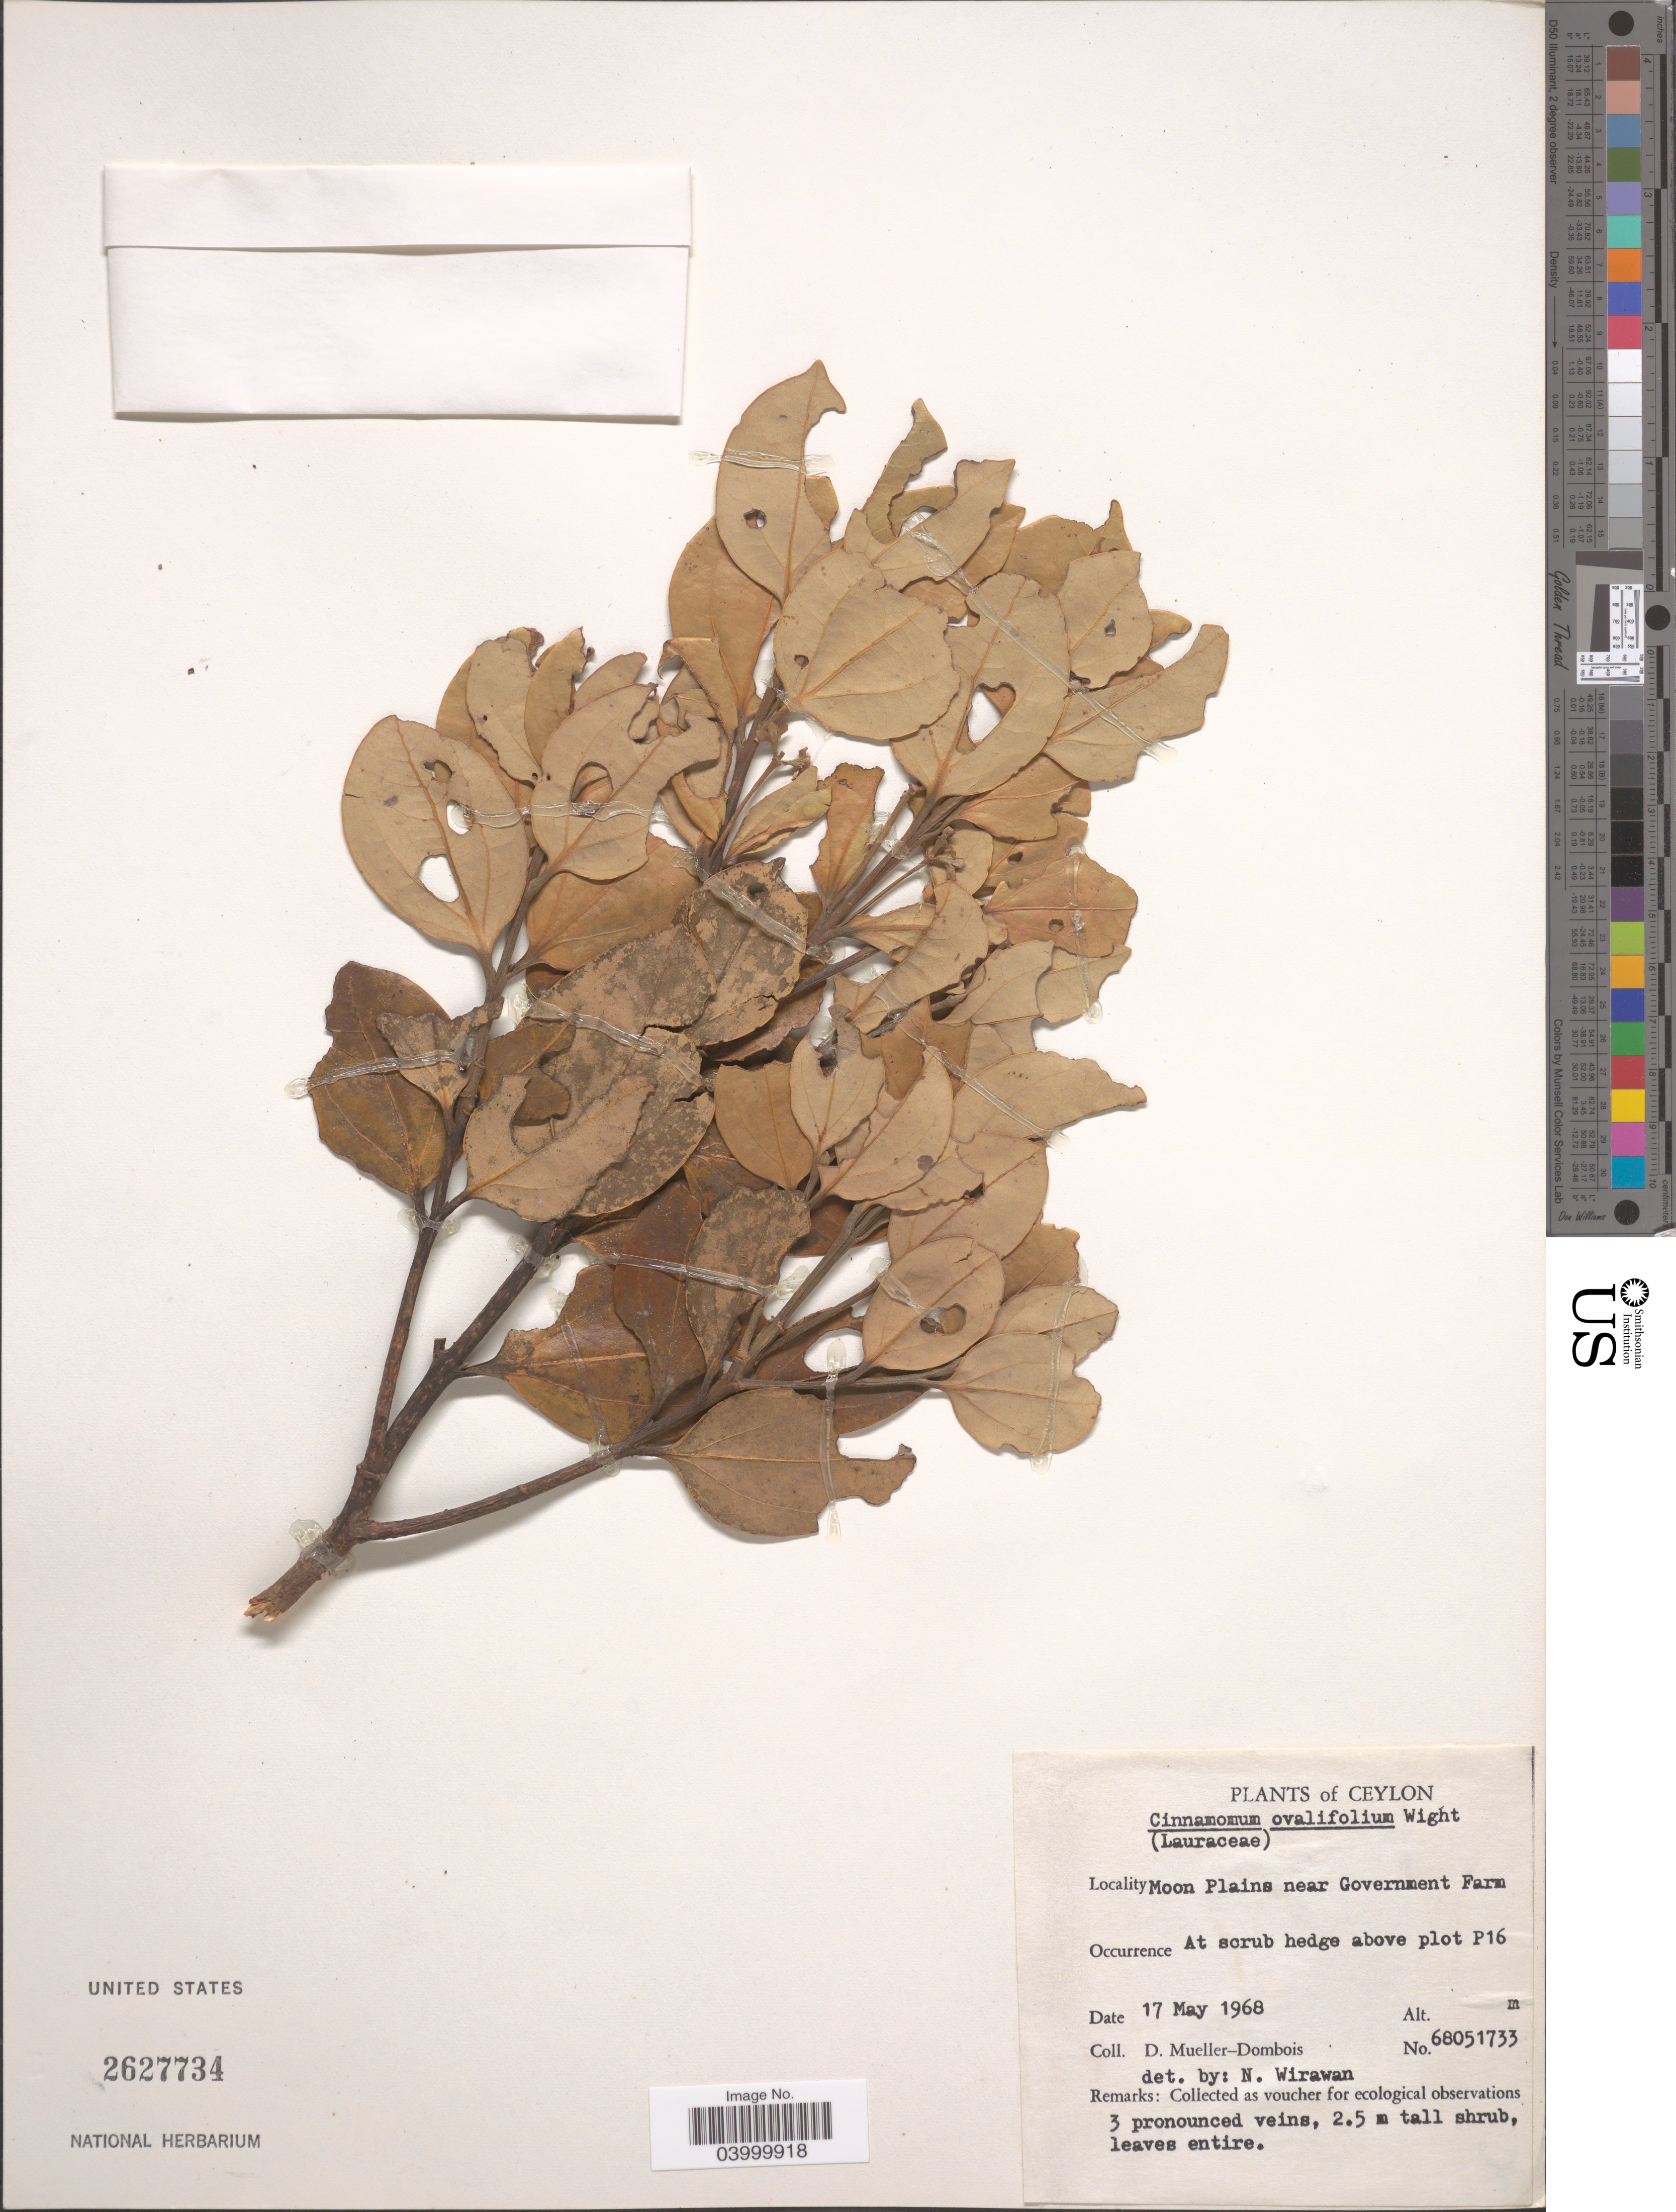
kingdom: Plantae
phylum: Tracheophyta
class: Magnoliopsida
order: Laurales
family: Lauraceae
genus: Cinnamomum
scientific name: Cinnamomum ovalifolium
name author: Wight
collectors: D. Mueller-Dombois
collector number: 68051733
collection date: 1968-05-17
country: Sri Lanka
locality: Ceylon. Moon Plains near Government Farm. At scrub hedge above plot P16.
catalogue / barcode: US 2627734